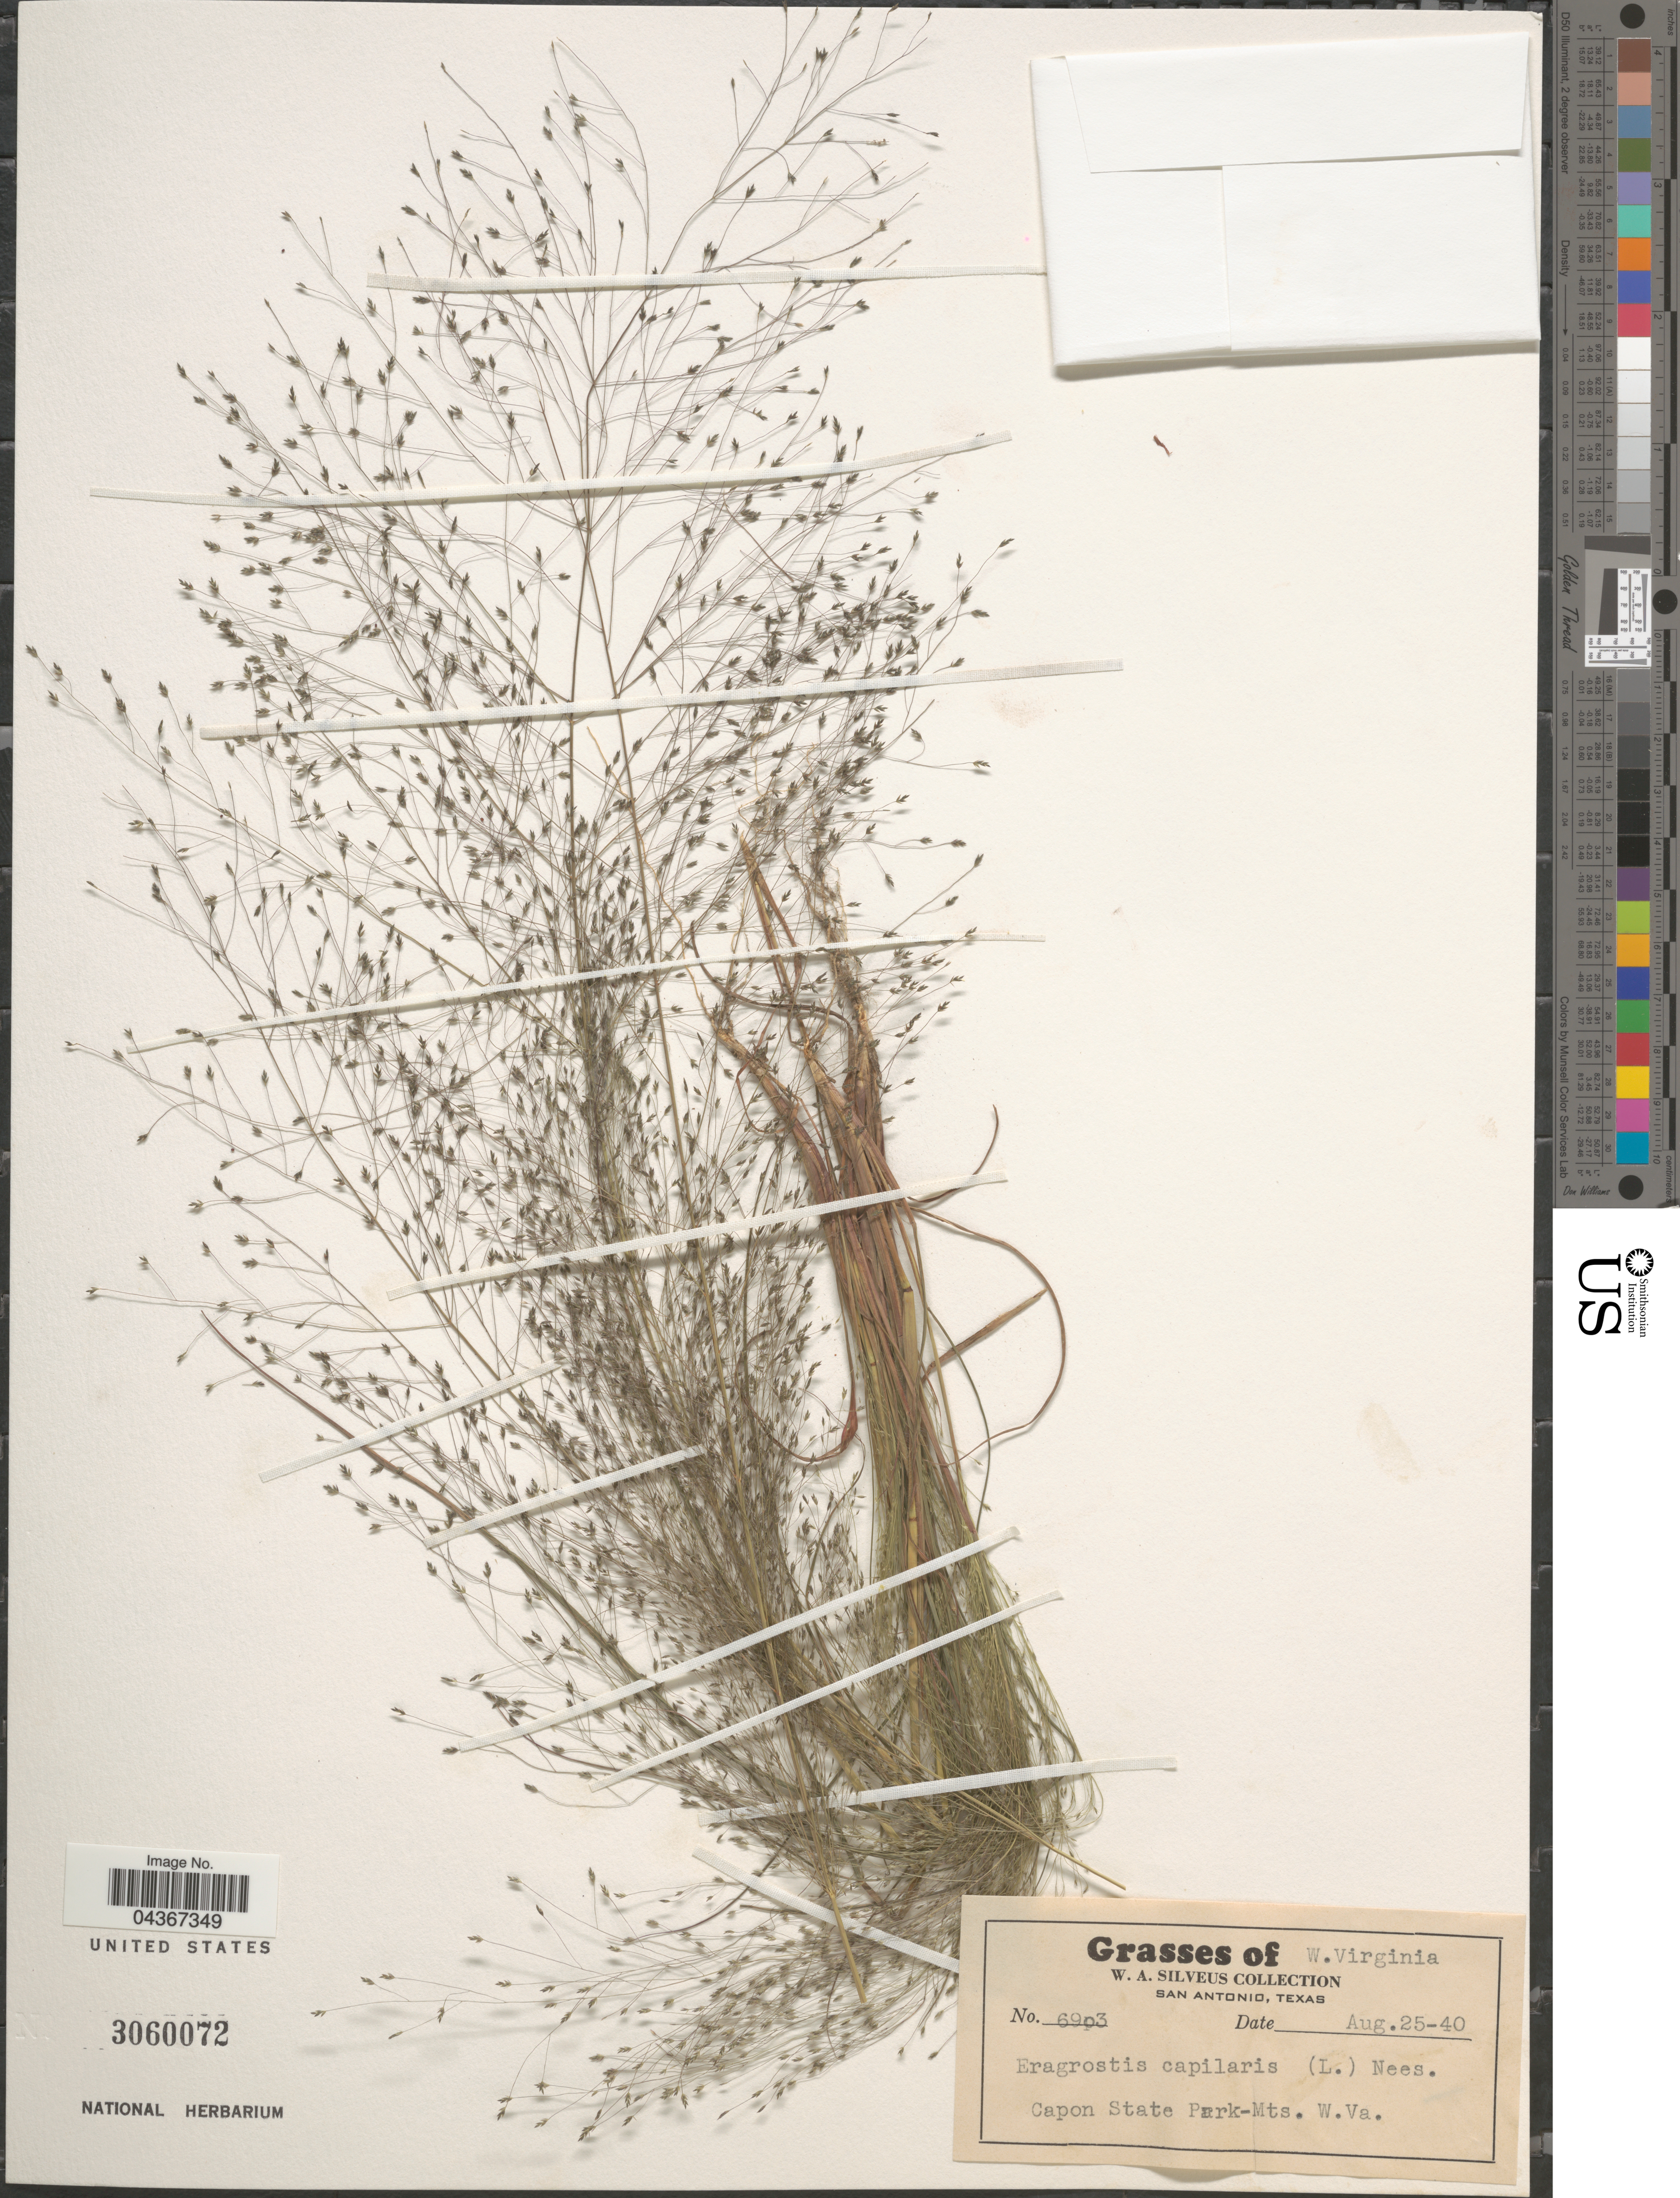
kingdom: Plantae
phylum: Tracheophyta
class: Liliopsida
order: Poales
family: Poaceae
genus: Eragrostis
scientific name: Eragrostis capillaris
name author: (L.) Nees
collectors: W. Silveus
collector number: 6903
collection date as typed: Transcribed d/m/y: 25/8/40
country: United States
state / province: West Virginia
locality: W. Virginia. Capon State Park-Mts.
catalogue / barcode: US 3060072